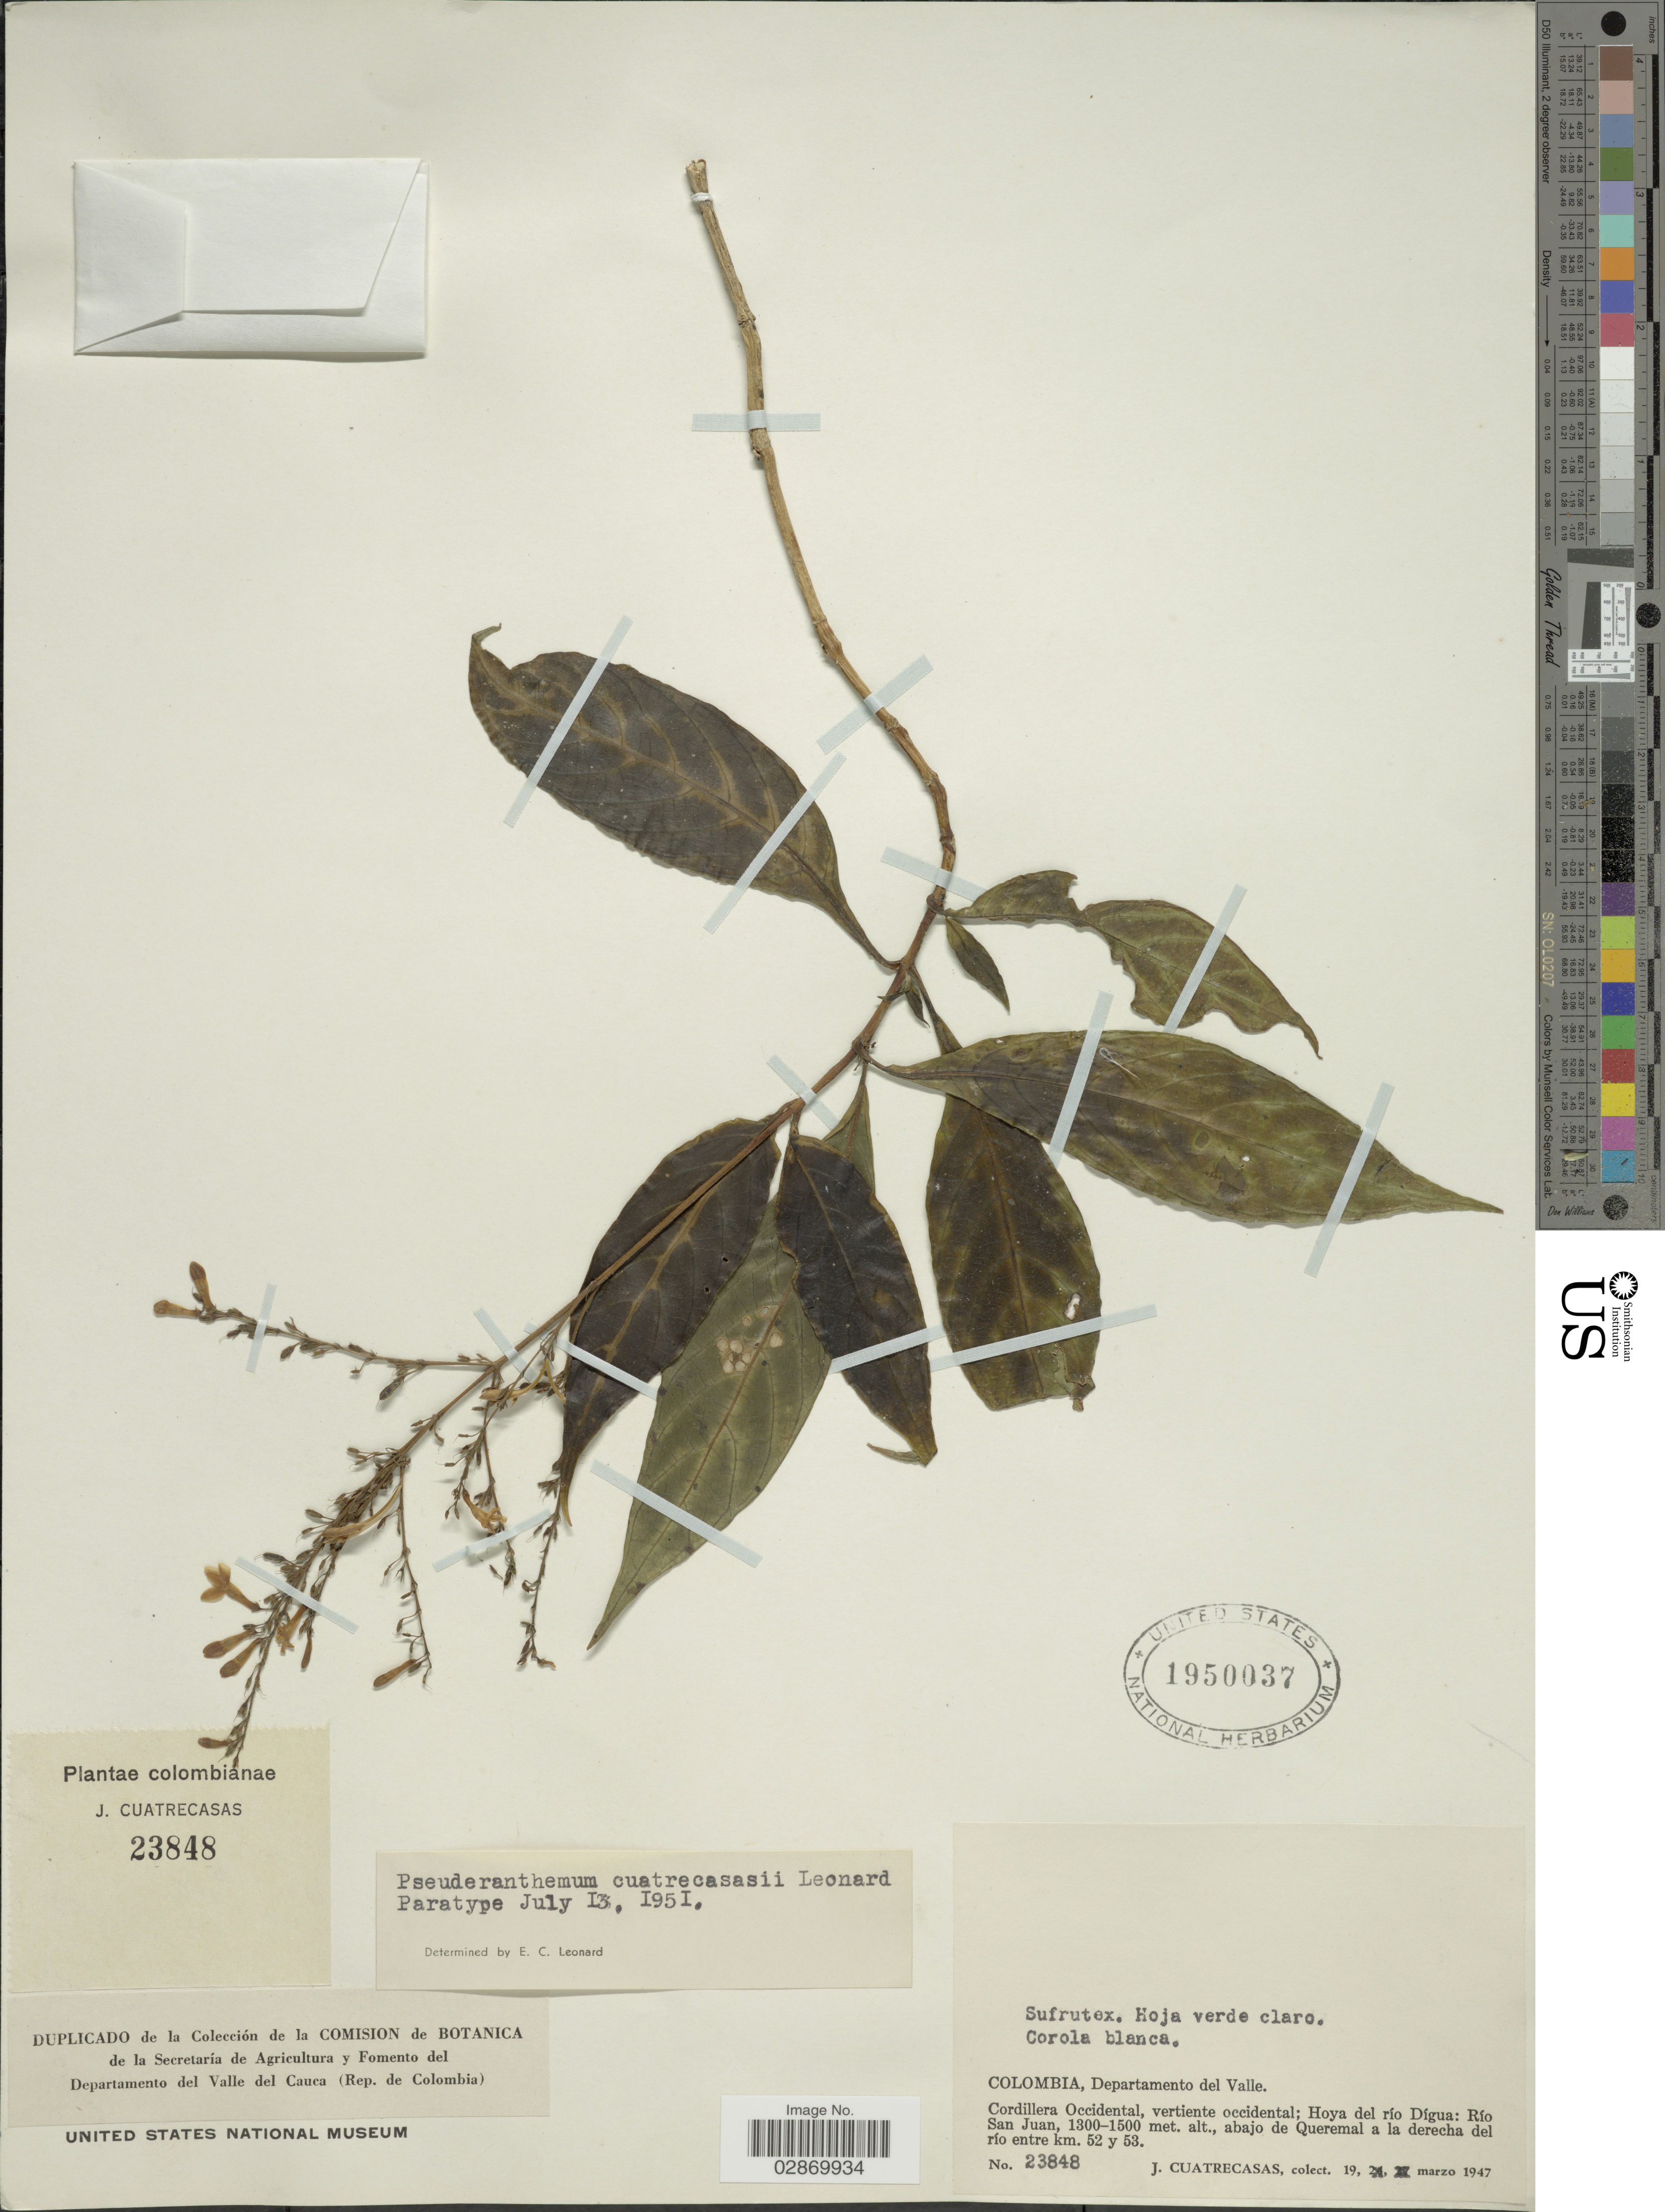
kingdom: Plantae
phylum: Tracheophyta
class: Magnoliopsida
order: Lamiales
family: Acanthaceae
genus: Pseuderanthemum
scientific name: Pseuderanthemum cuatrecasasii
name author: Leonard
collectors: J. Cuatrecasas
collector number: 23848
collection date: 1947-03-19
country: Colombia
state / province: Valle del Cauca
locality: Departamento del Valle, Cordillera Occidental, vertiente occidental, Hoya del río Dígua, Río San Juan, abajo de Queremal a la derecha del río entre km. 52 y 53.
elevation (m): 1300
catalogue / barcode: US 1950037